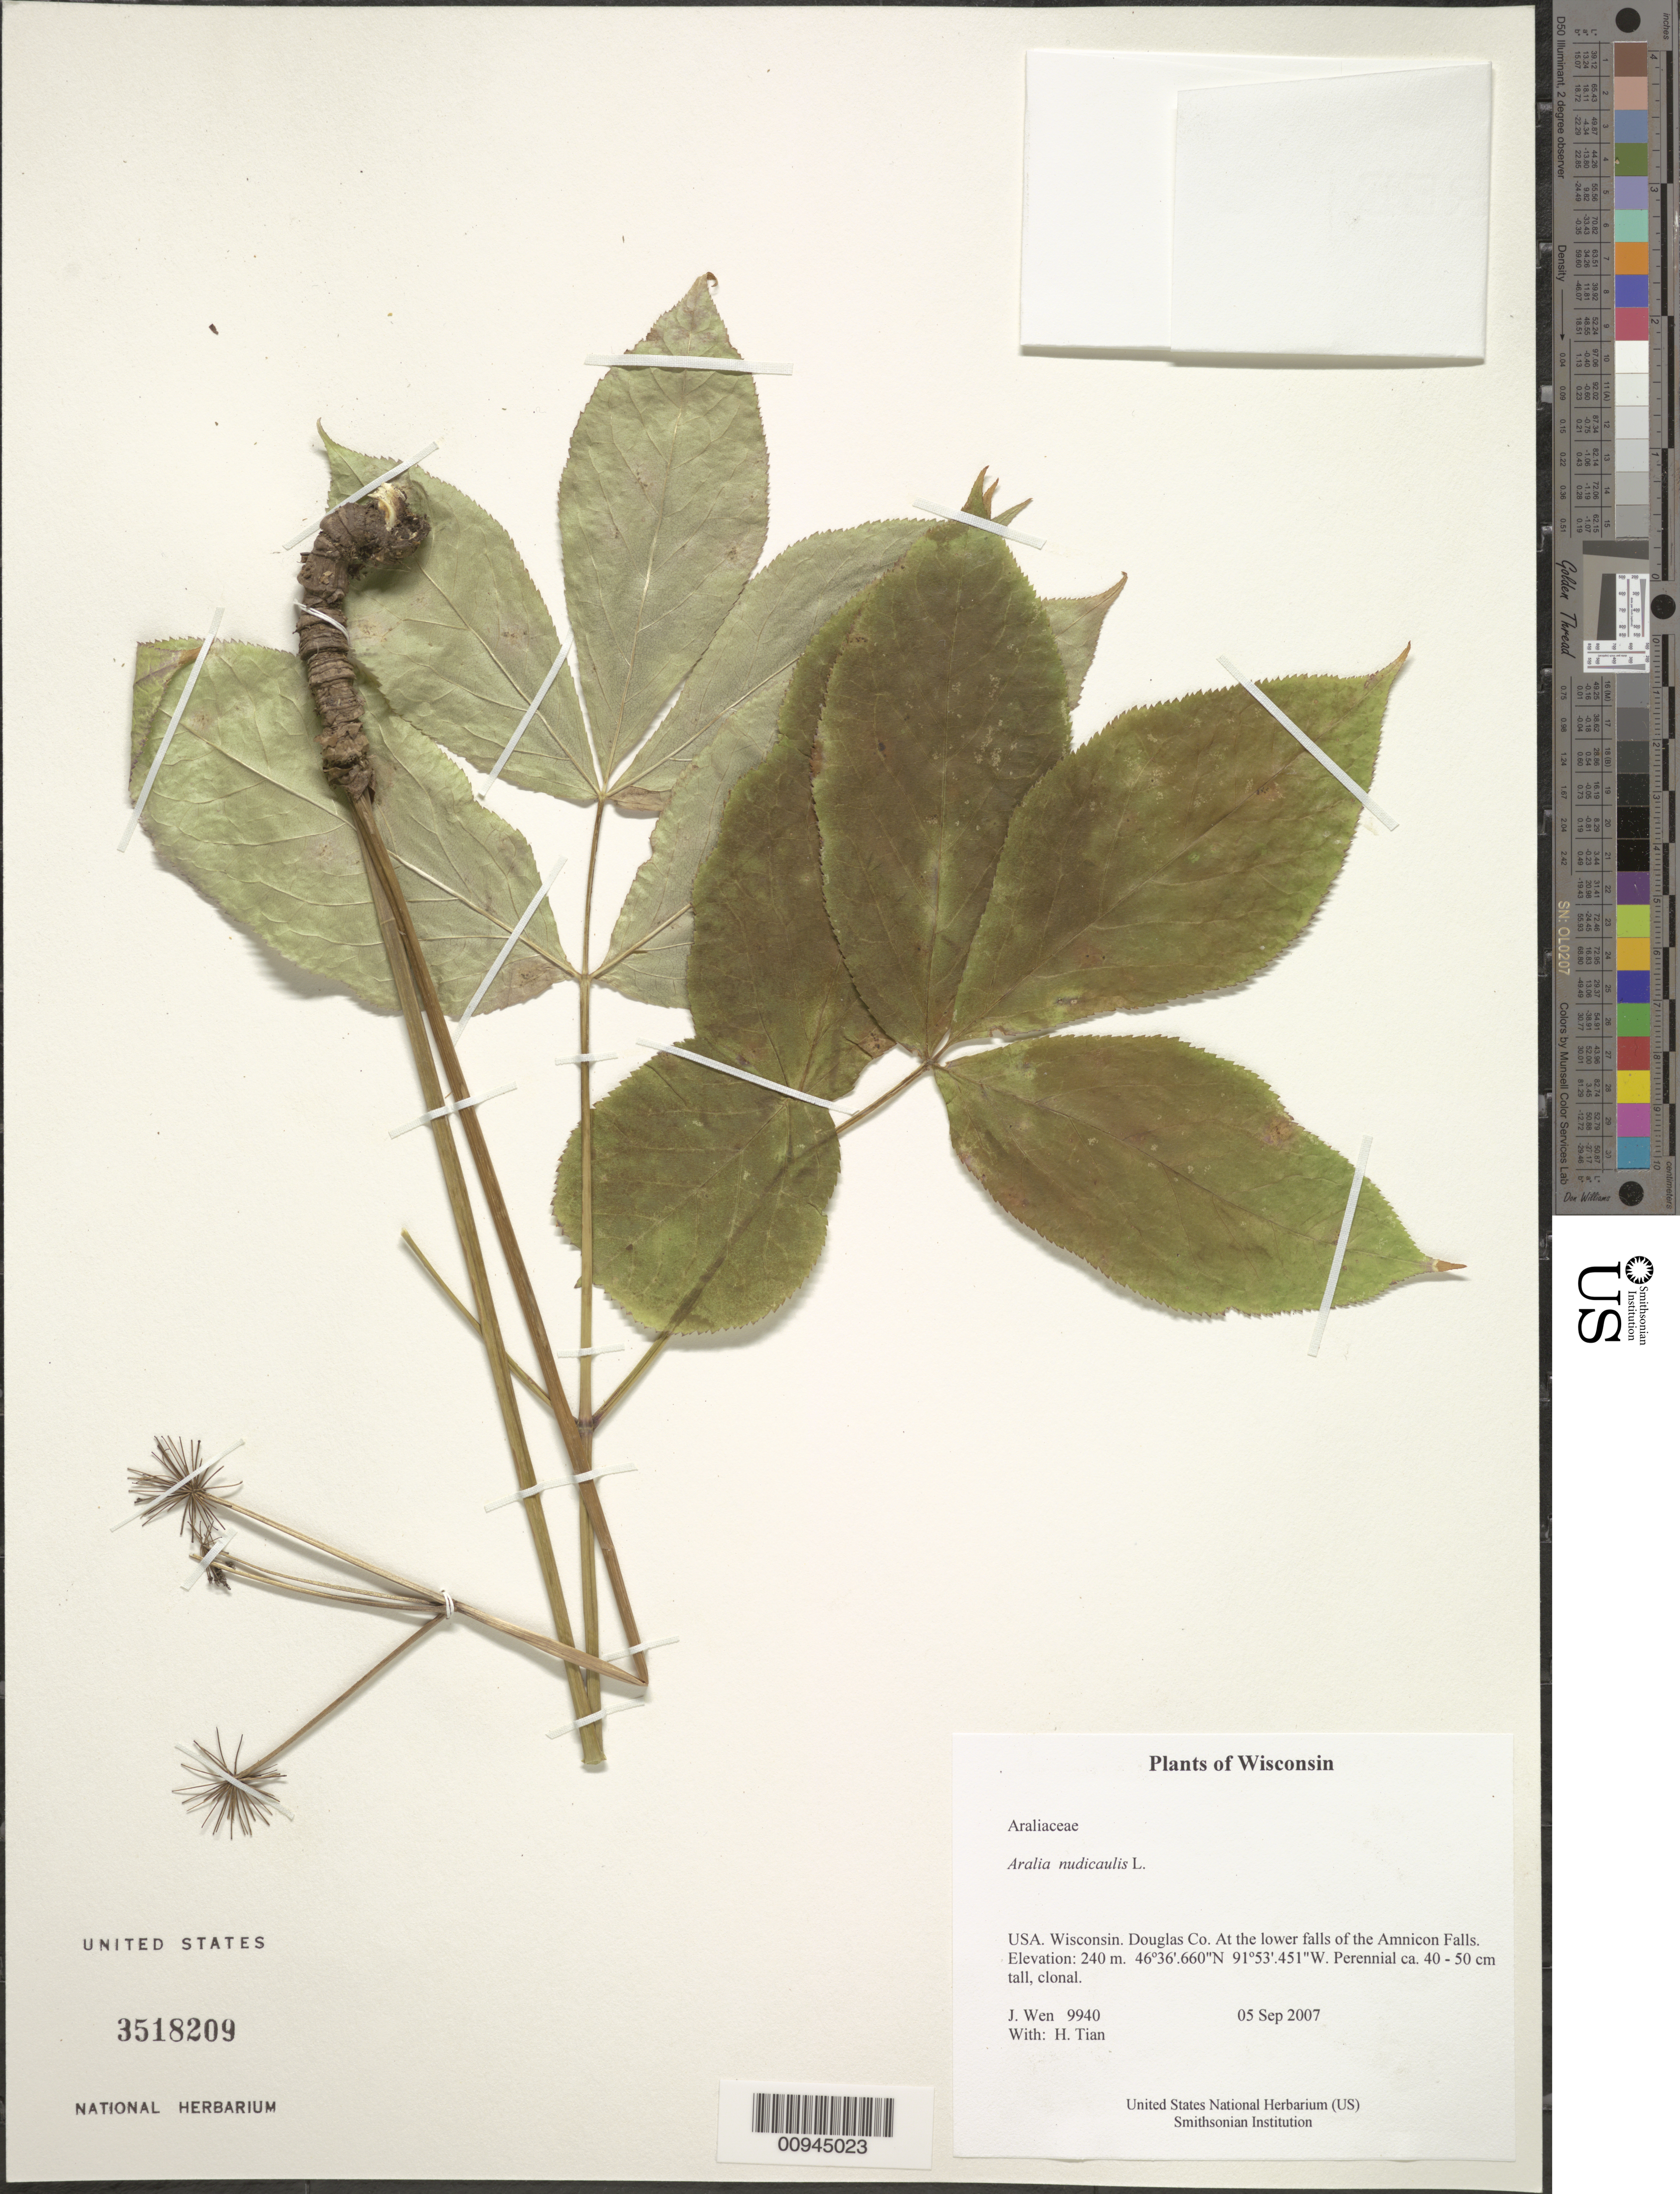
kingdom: Plantae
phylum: Tracheophyta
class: Magnoliopsida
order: Apiales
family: Araliaceae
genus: Aralia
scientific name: Aralia nudicaulis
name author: L.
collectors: J. Wen & H. Tian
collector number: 9940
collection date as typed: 05 Sep 2007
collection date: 2007-09-05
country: United States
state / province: Wisconsin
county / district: Douglas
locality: At the lower falls of the Amnicon Falls.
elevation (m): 240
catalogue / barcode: US 3518209